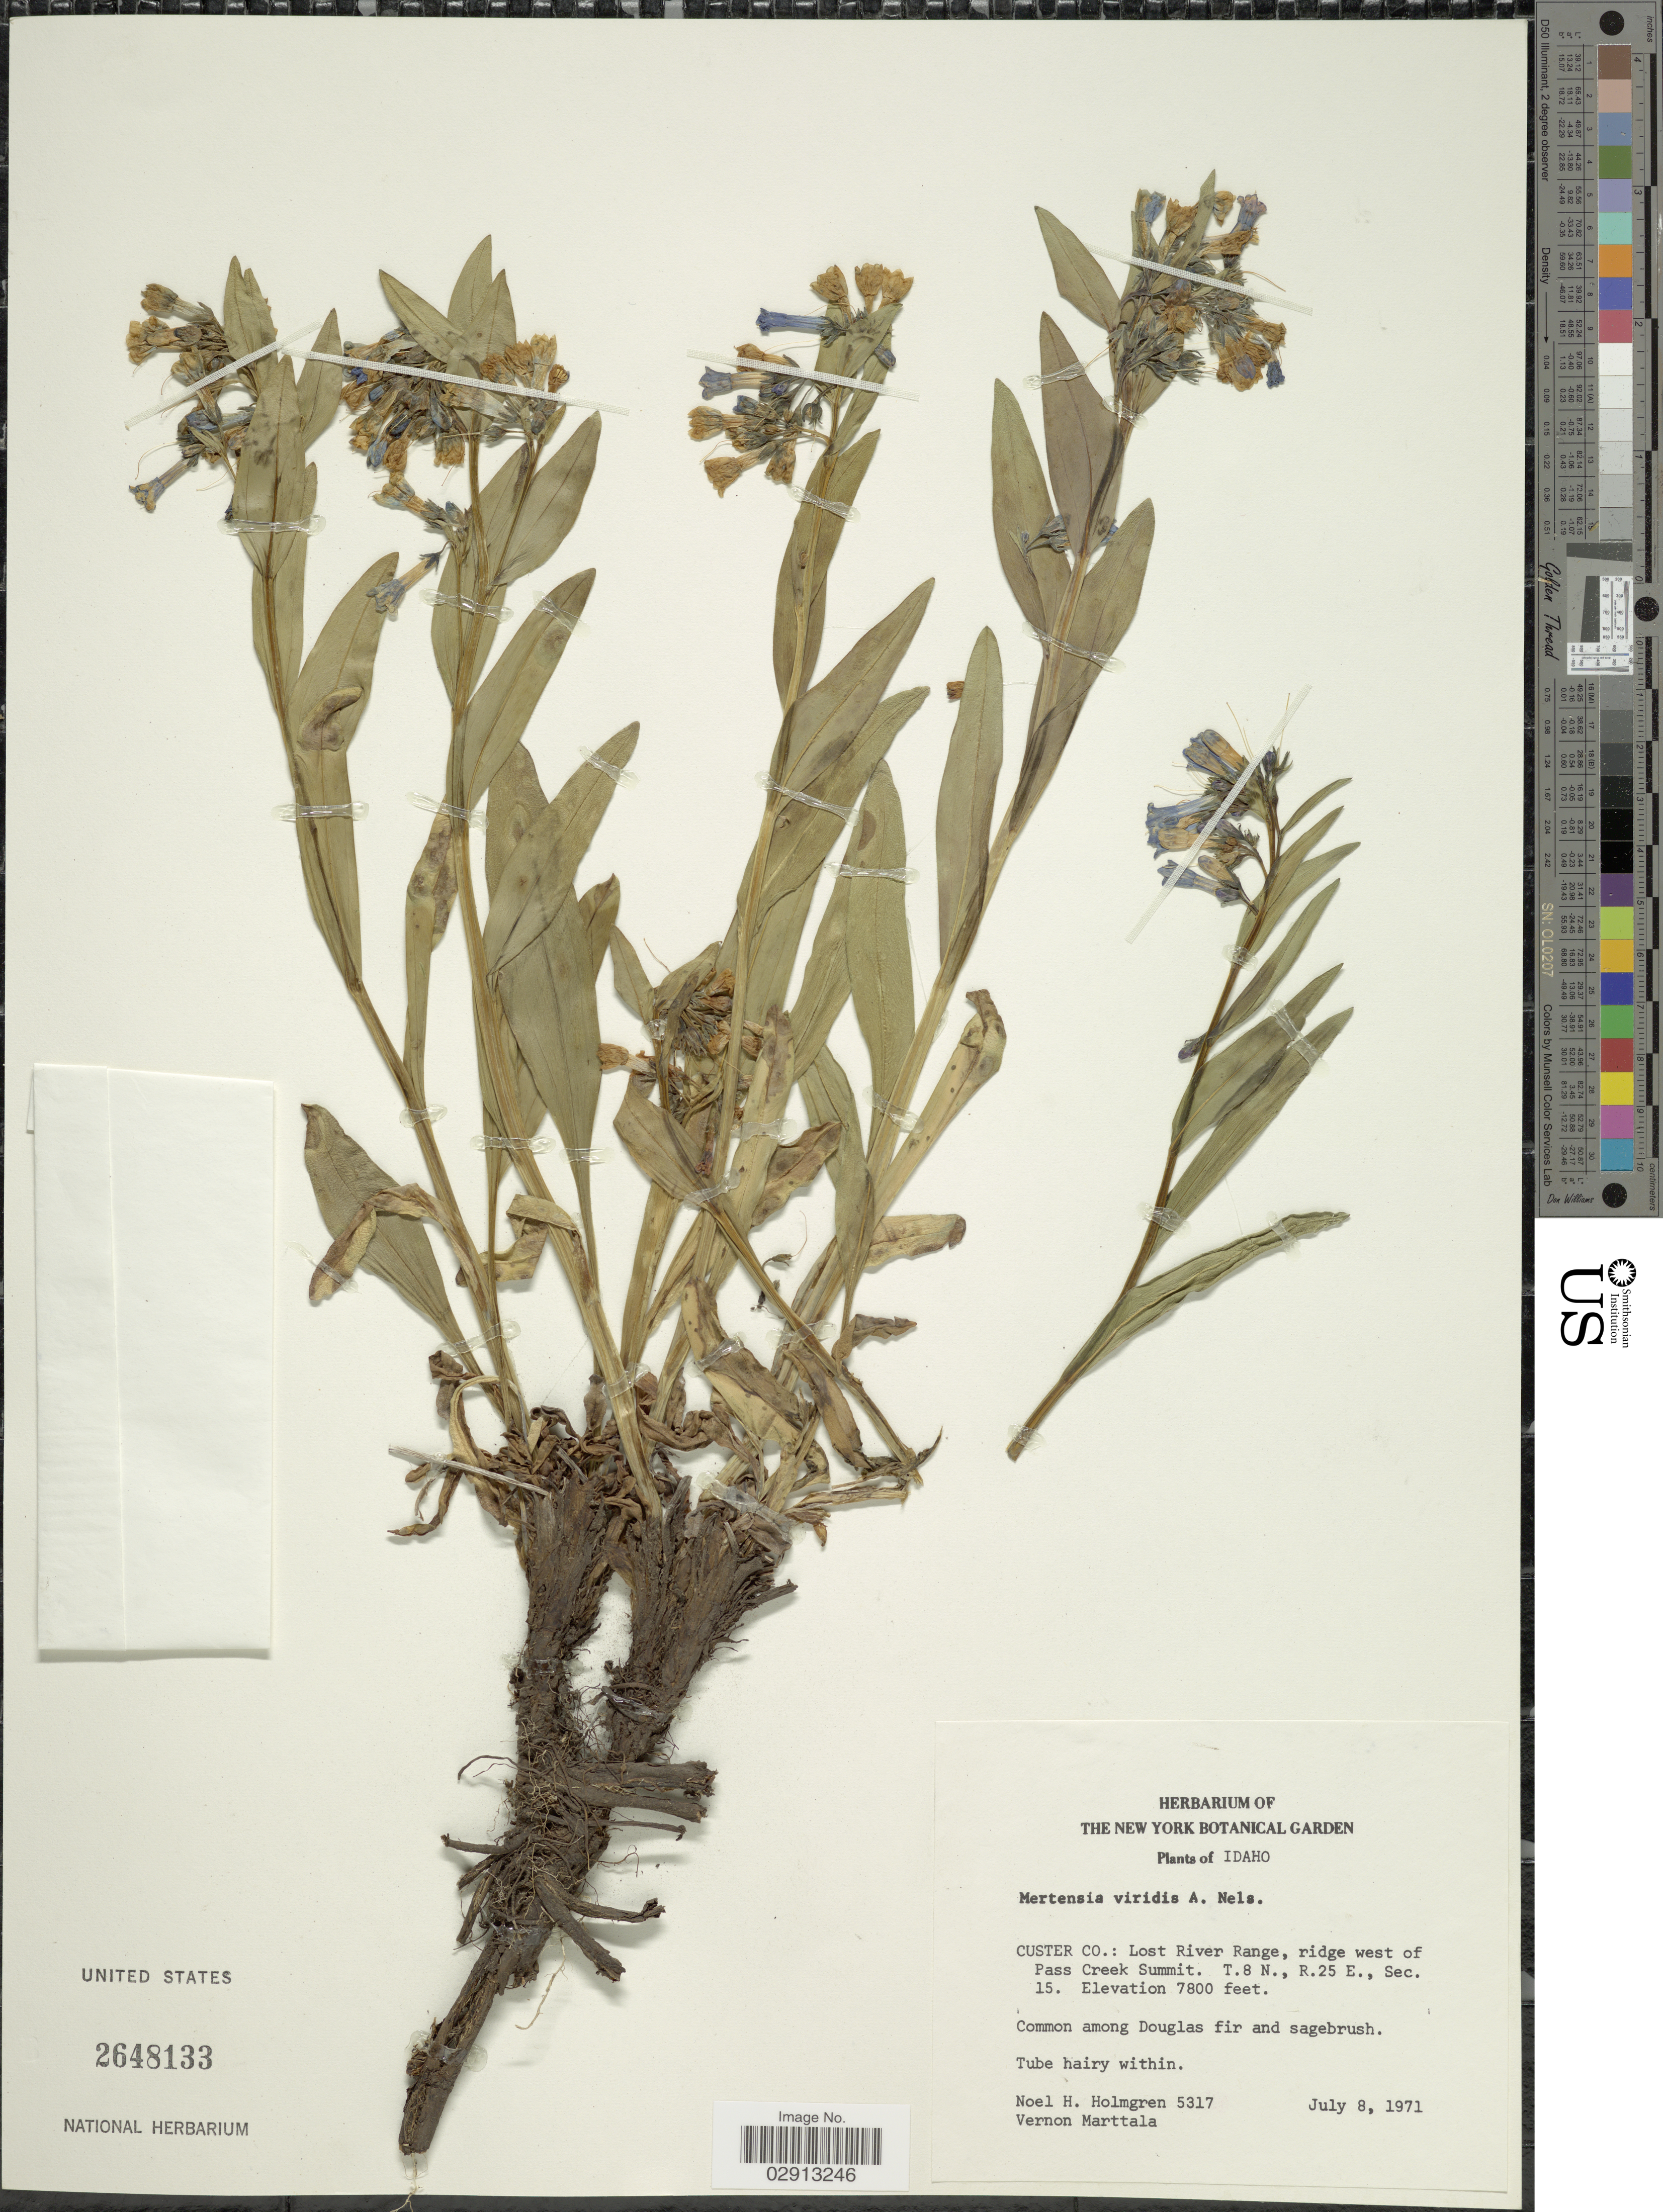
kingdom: Plantae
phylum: Tracheophyta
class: Magnoliopsida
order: Boraginales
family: Boraginaceae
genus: Mertensia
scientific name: Mertensia viridis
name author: (A. Nelson) A. Nelson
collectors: N. H. Holmgren & V. Marttala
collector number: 5317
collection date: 1971-07-08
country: United States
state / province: Idaho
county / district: Custer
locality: Lost River Range, ridge west of Pass Creek Summit. T. 8 N., R. 25 E., Sec. 15.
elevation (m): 2377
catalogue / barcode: US 2648133